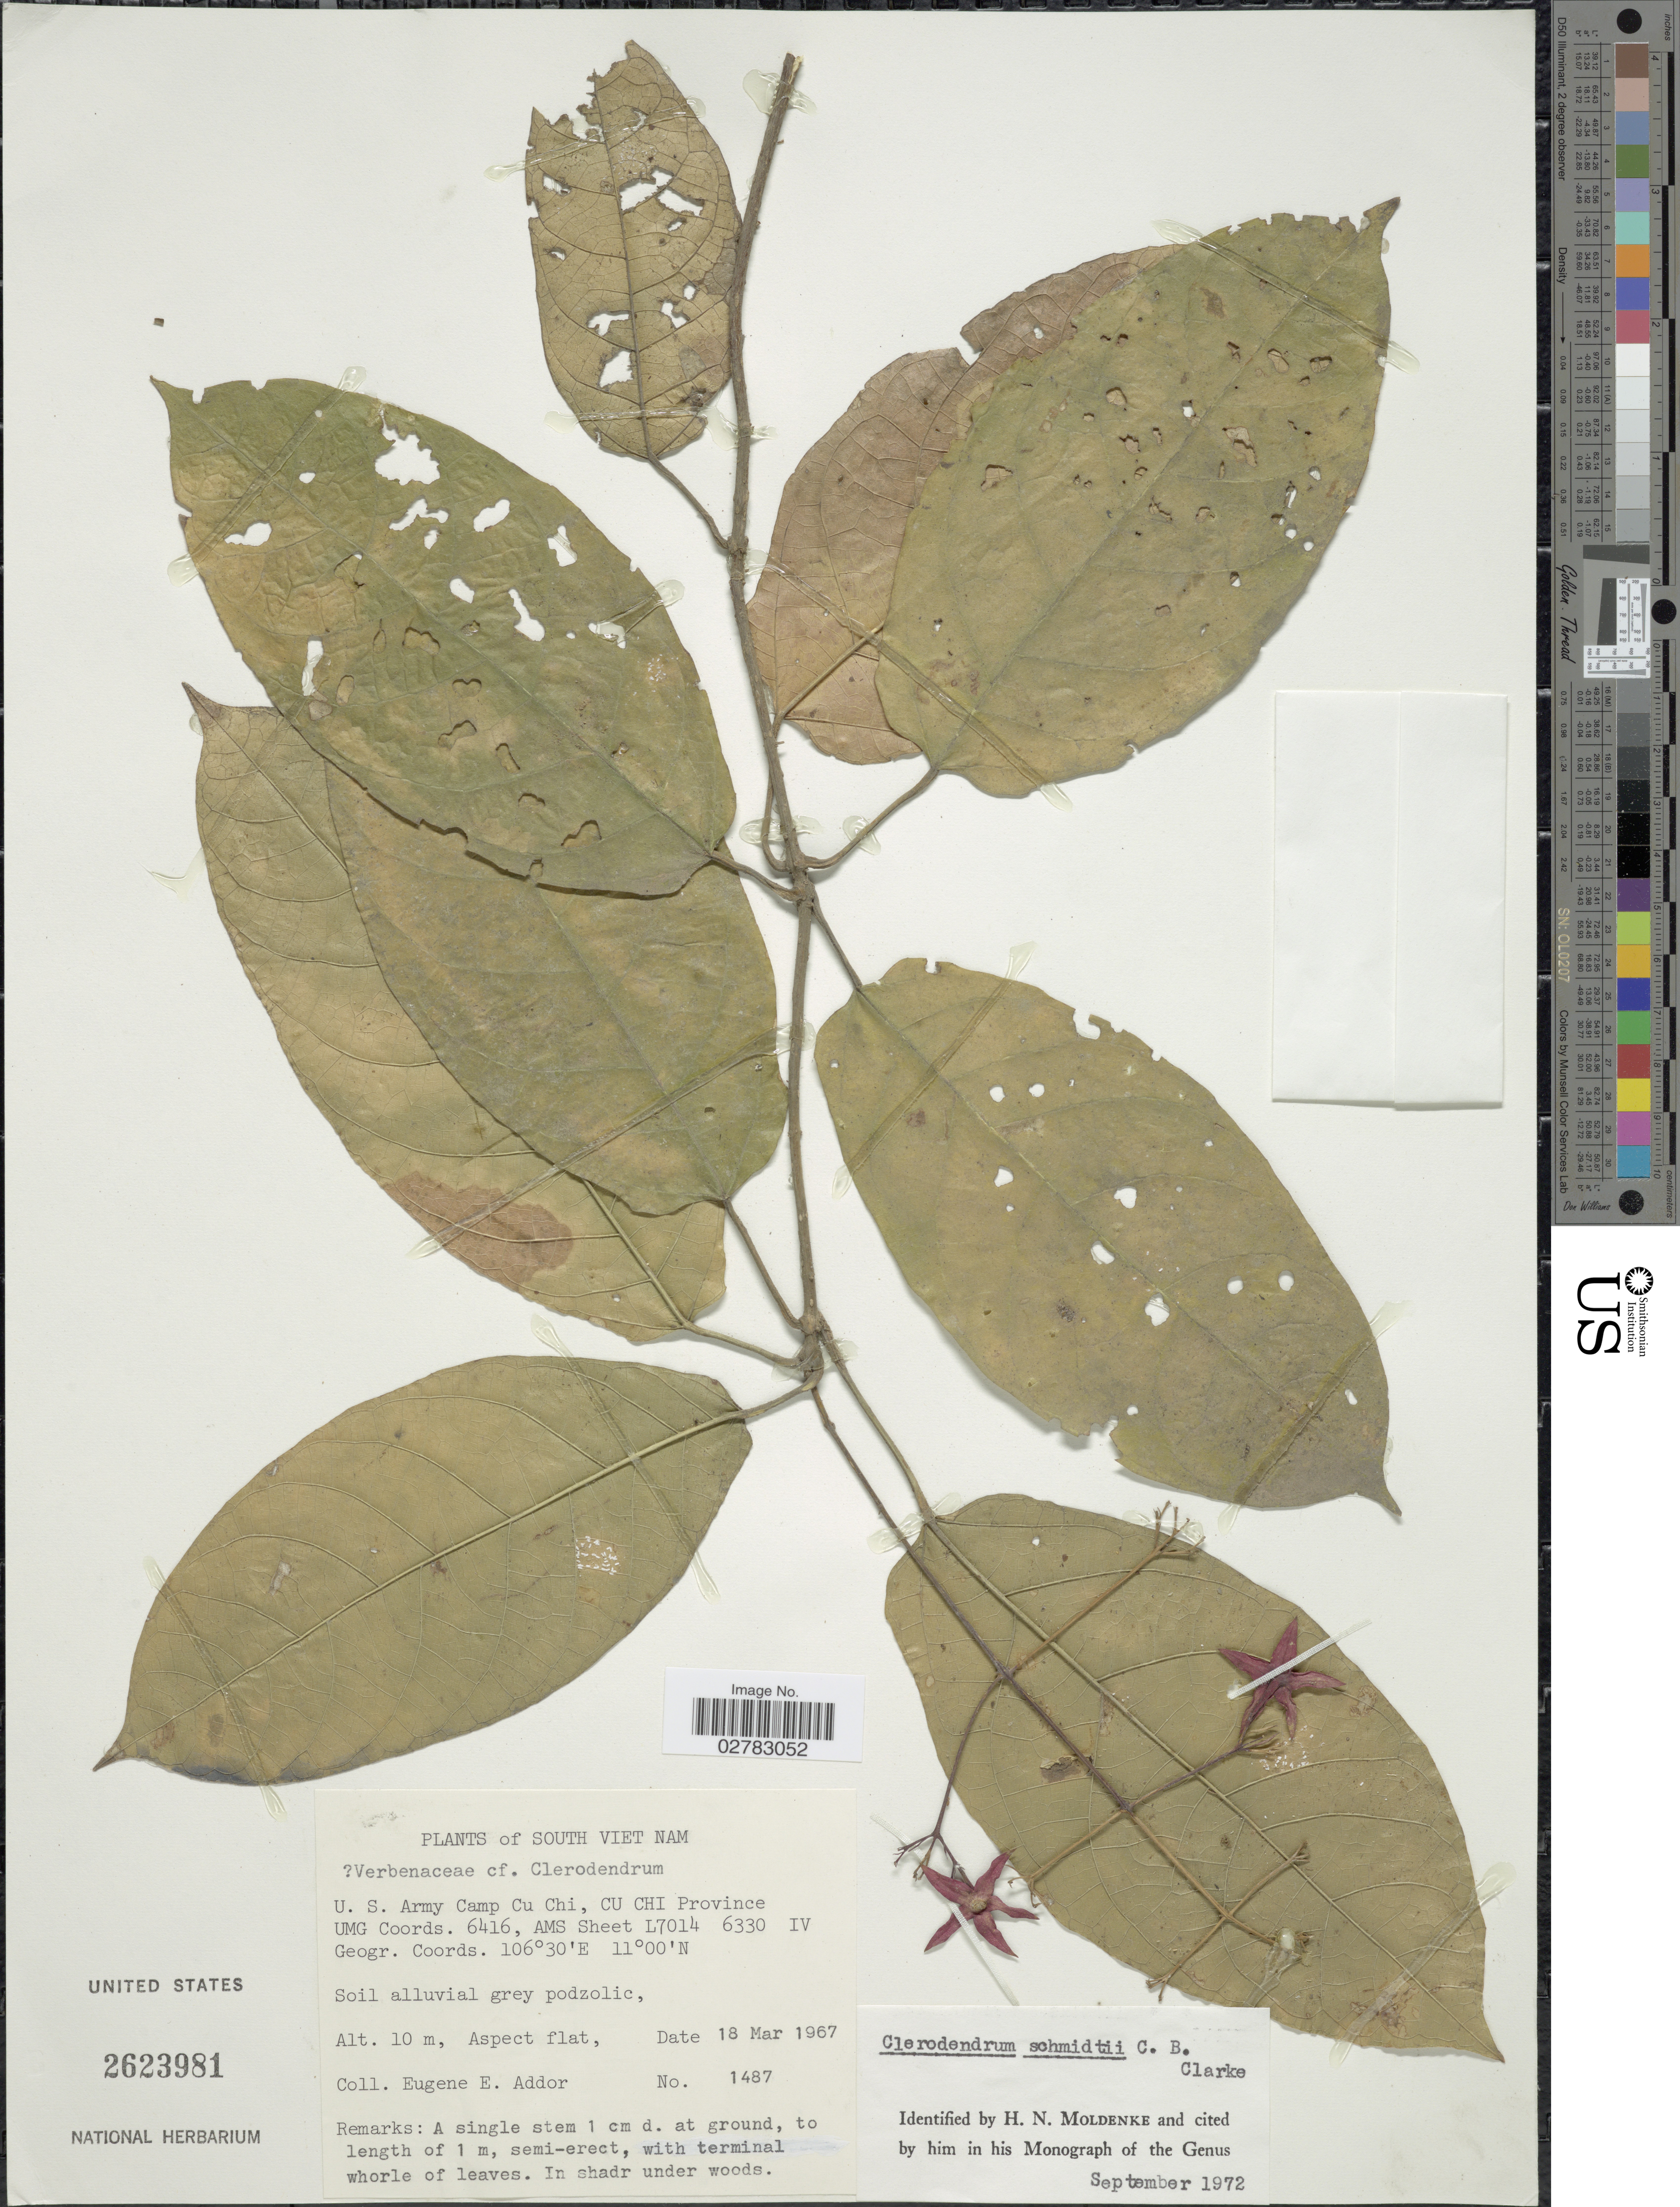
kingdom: Plantae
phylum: Tracheophyta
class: Magnoliopsida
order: Lamiales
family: Lamiaceae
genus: Clerodendrum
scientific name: Clerodendrum schmidtii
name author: C.B. Clarke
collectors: E. E. Addor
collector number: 1487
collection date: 1967-03-18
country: Vietnam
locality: South Viet Nam. U.S. Army Camp Cu Chi, Cu Chi Province. UMG Coords. 6416, AMS Sheet L7014 6330 IV.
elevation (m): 10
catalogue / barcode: US 2623981